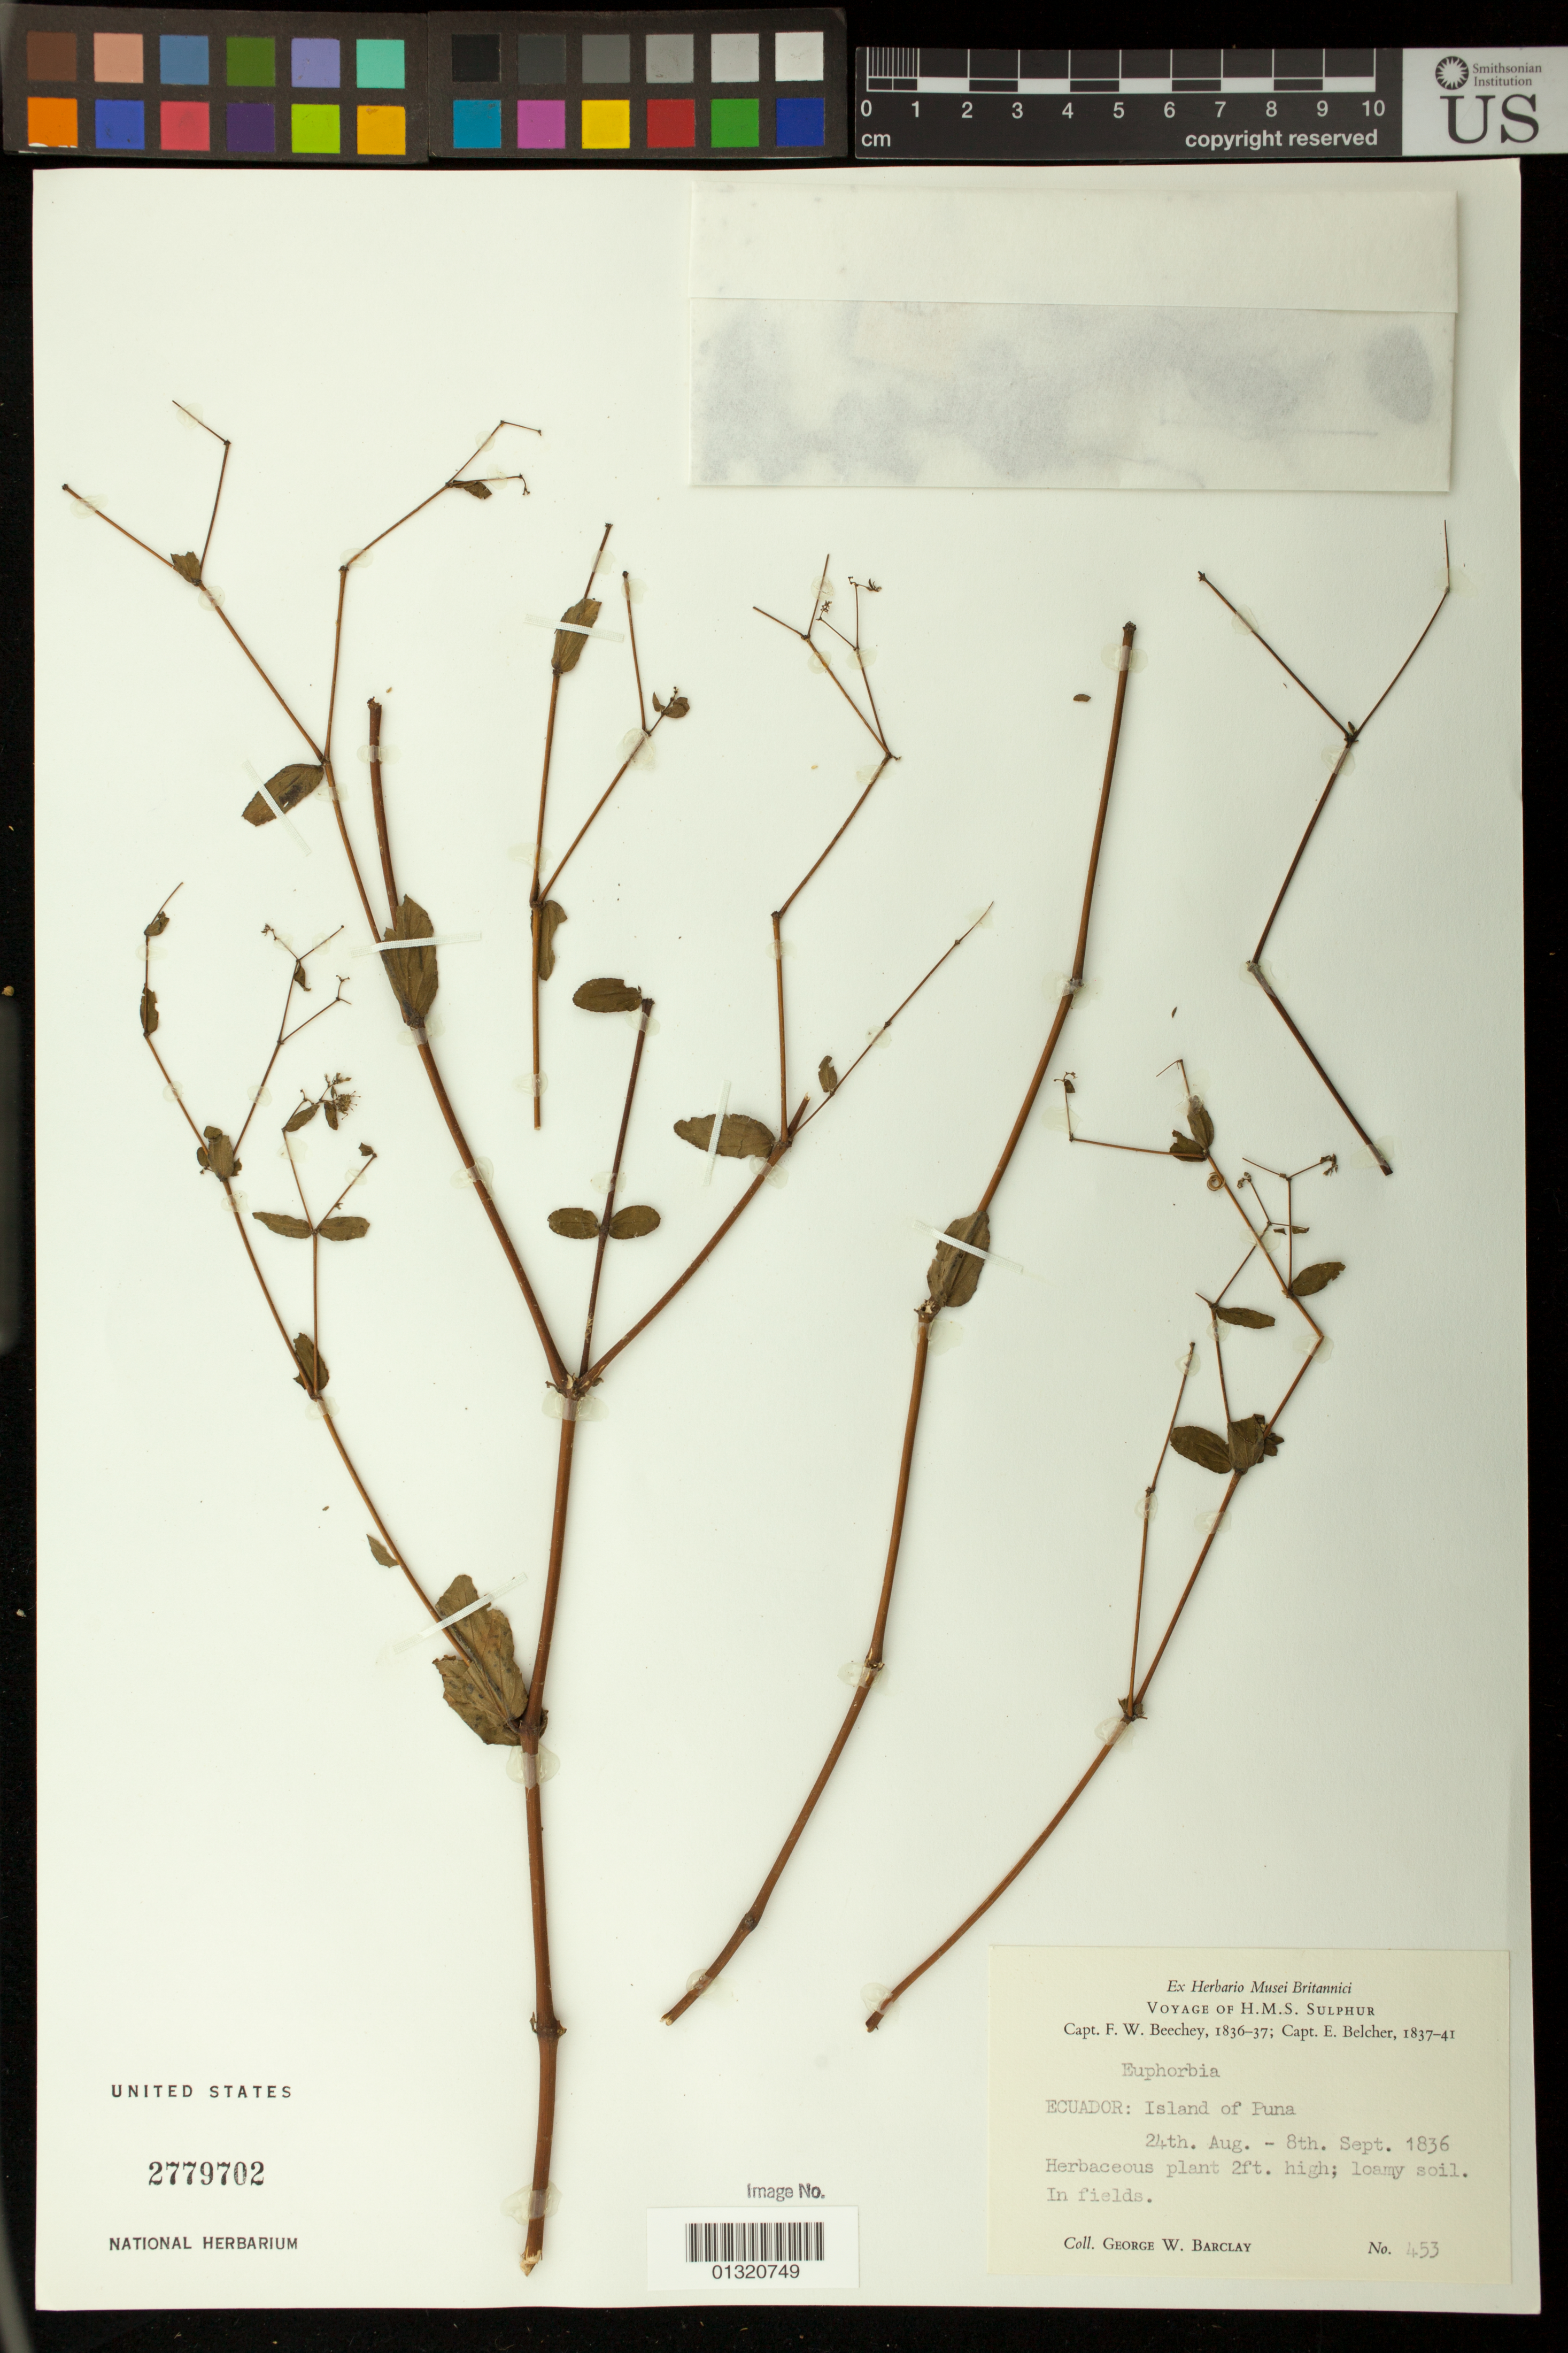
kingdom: Plantae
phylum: Tracheophyta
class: Magnoliopsida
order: Malpighiales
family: Euphorbiaceae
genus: Euphorbia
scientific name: Euphorbia sp.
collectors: G. W. Barclay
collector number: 453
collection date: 1836-08-24/1836-09-08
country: Ecuador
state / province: Guayas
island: Puna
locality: Island of Puna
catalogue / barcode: US 2779702